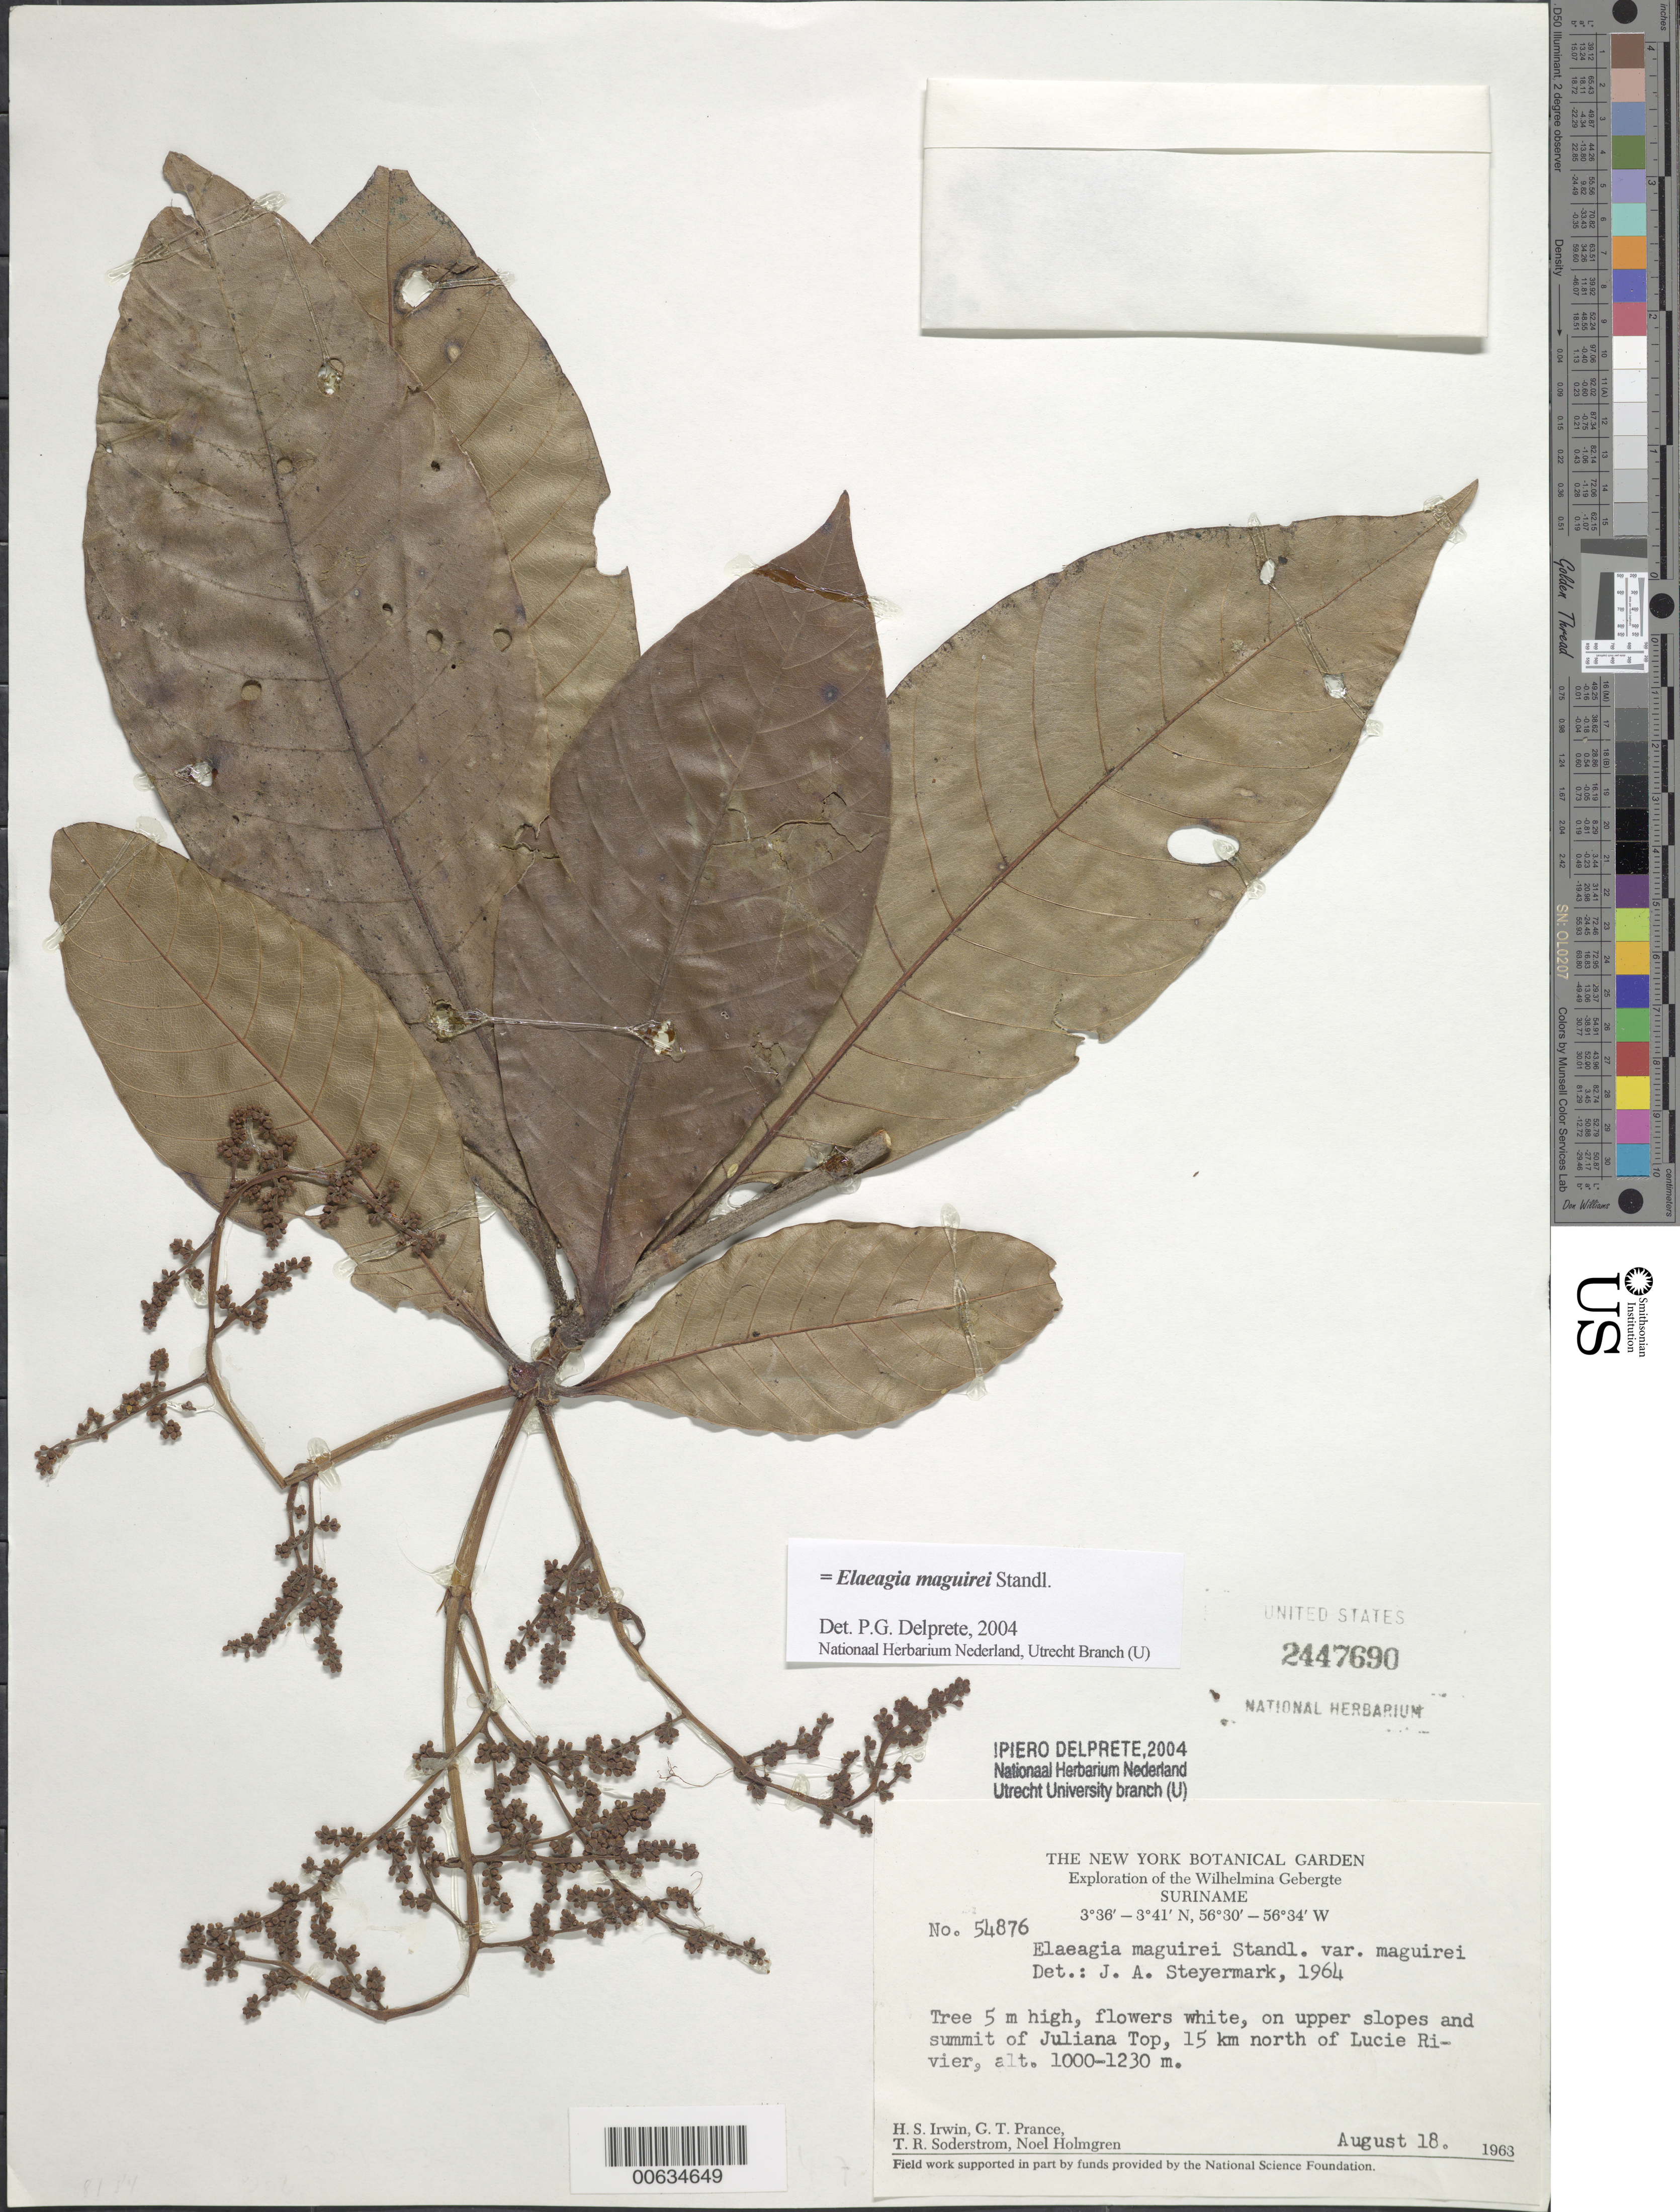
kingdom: Plantae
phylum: Tracheophyta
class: Magnoliopsida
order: Gentianales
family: Rubiaceae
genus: Elaeagia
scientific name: Elaeagia maguirei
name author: Standl.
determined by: Steyermark, Julian A., (VEN)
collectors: H. Irwin, G. T. Prance, T. R. Soderstrom & N. H. Holmgren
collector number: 54876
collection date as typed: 18-Aug-63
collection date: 1963-08-18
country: Suriname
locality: Juliana Top, 15 km N of Lucie R., Wilhelmina Gebergte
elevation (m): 1000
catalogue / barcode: US 2447690